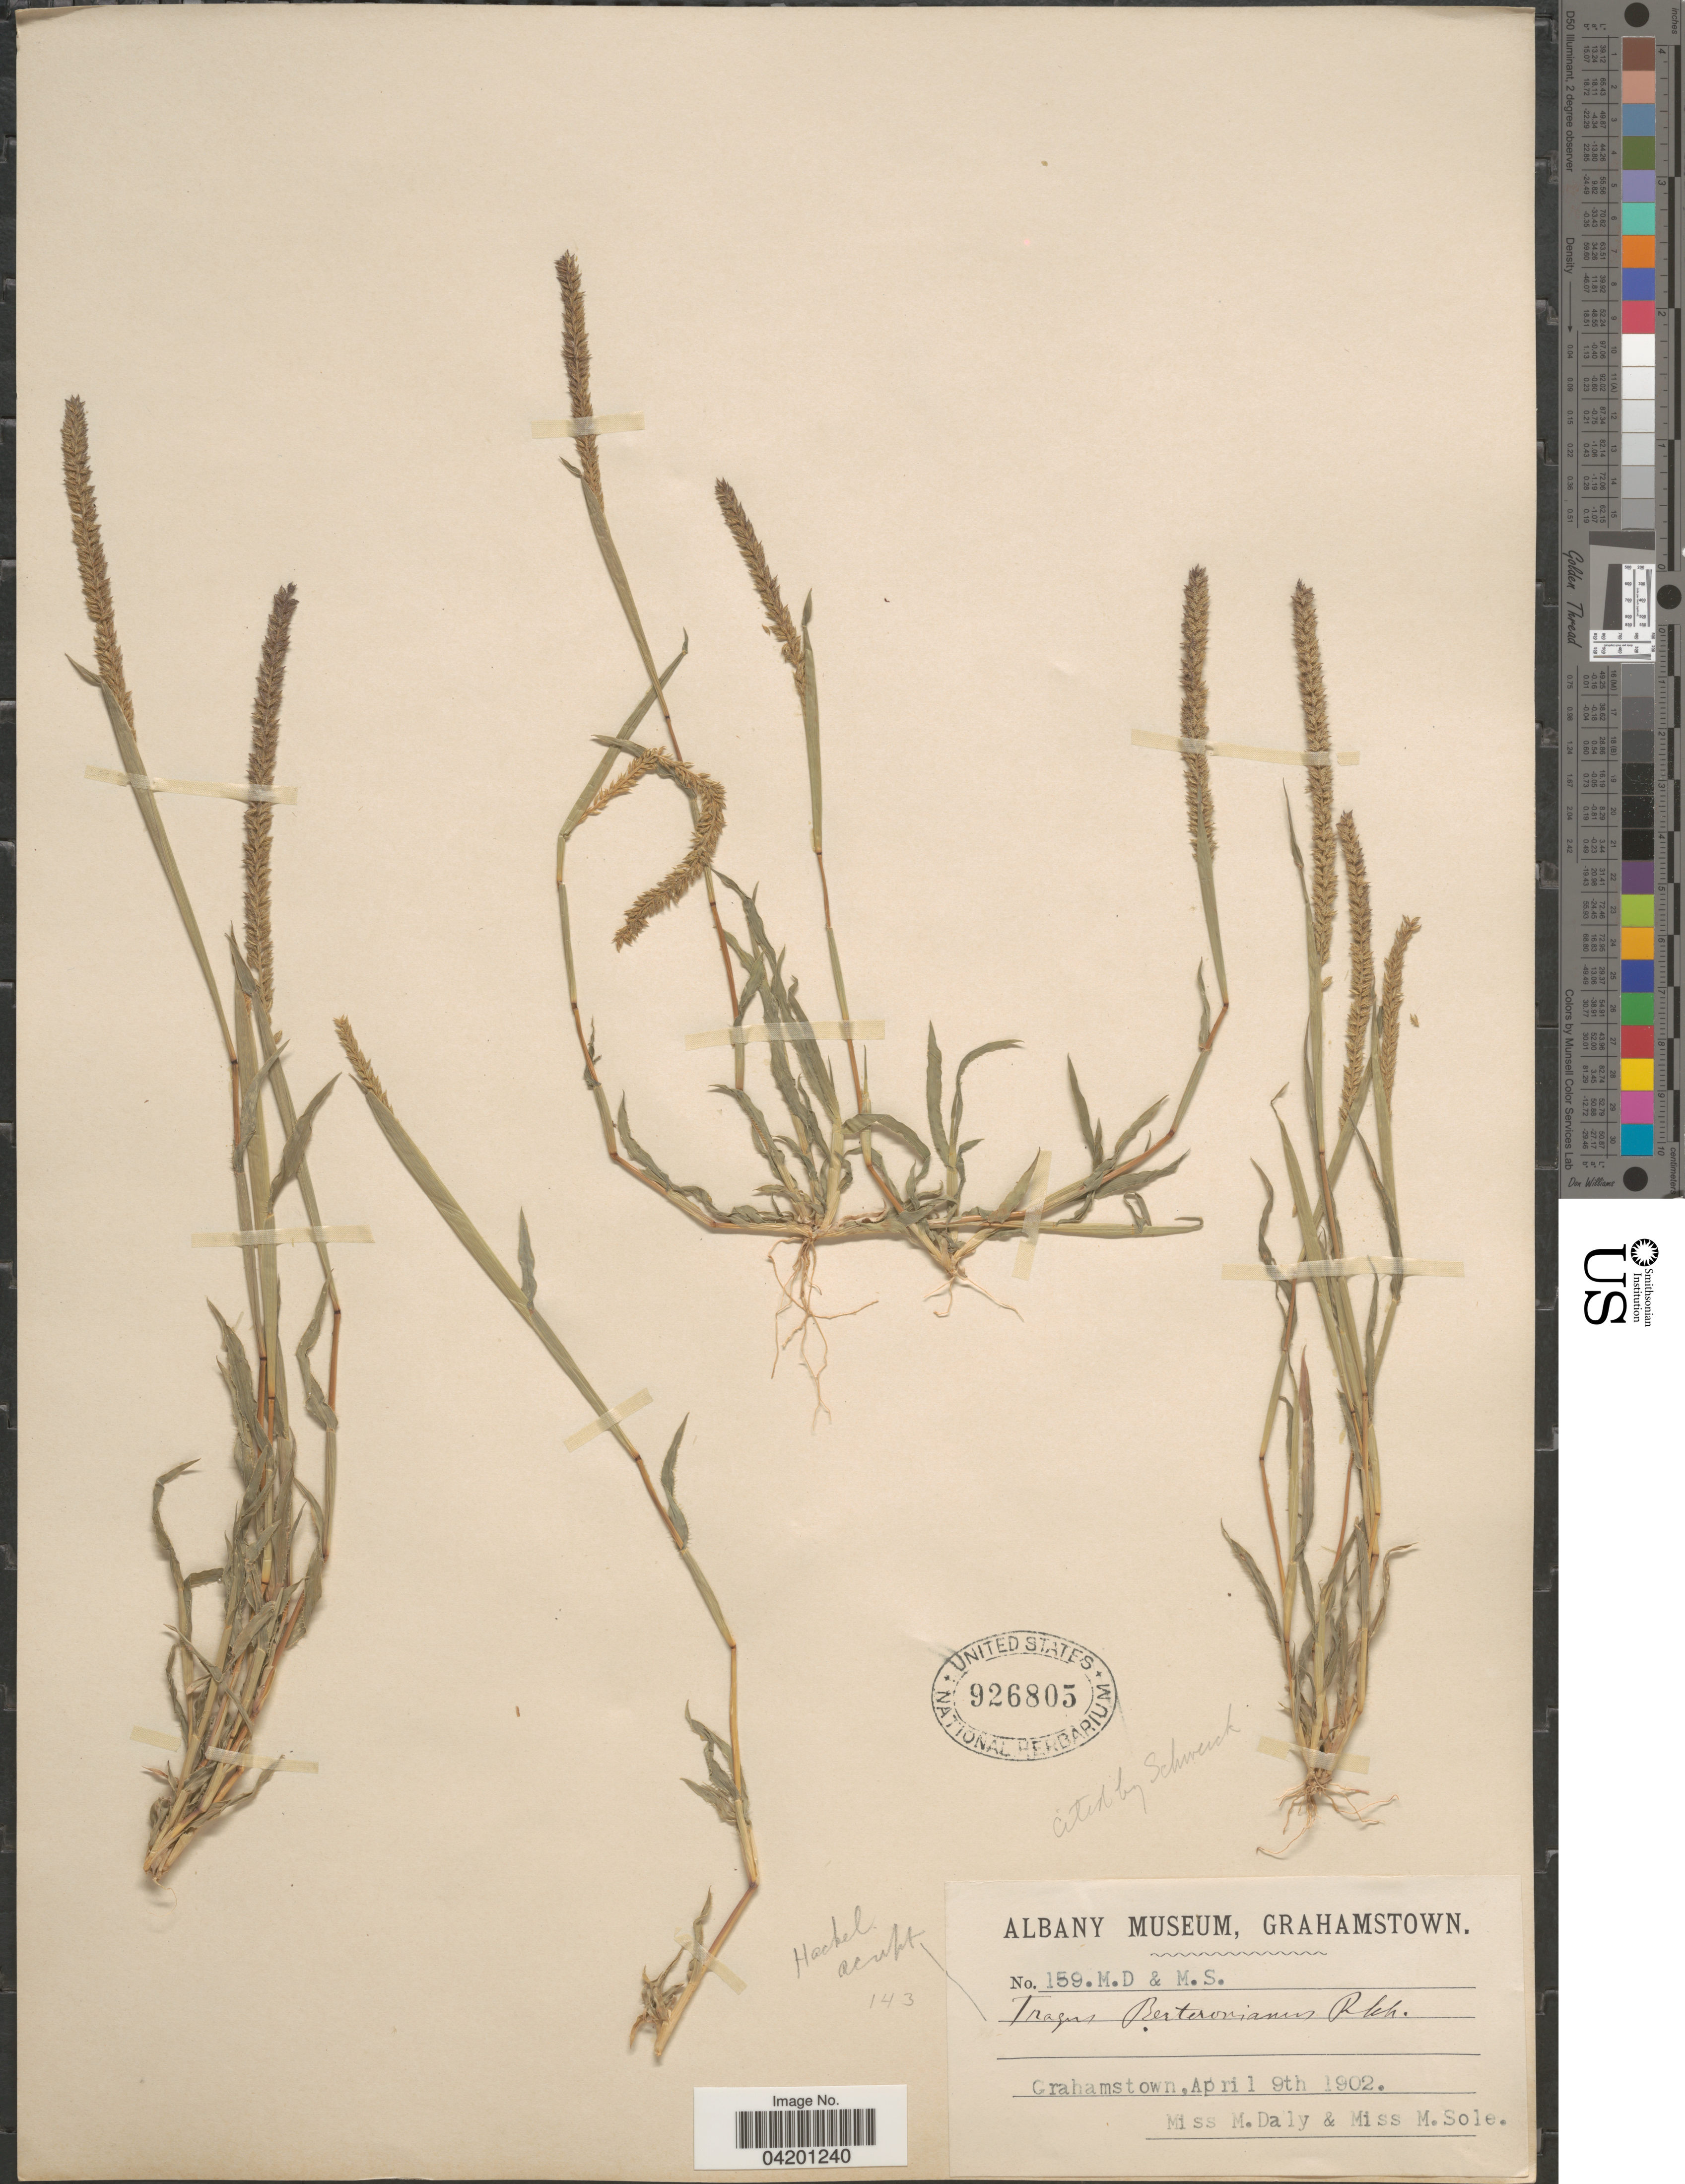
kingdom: Plantae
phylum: Tracheophyta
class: Liliopsida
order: Poales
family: Poaceae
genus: Tragus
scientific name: Tragus berteronianus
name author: Schult.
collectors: M. Daly & M. Sole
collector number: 159.M.D. & M.S.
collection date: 1902-04-09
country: South Africa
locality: Grahamstown.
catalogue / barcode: US 926805